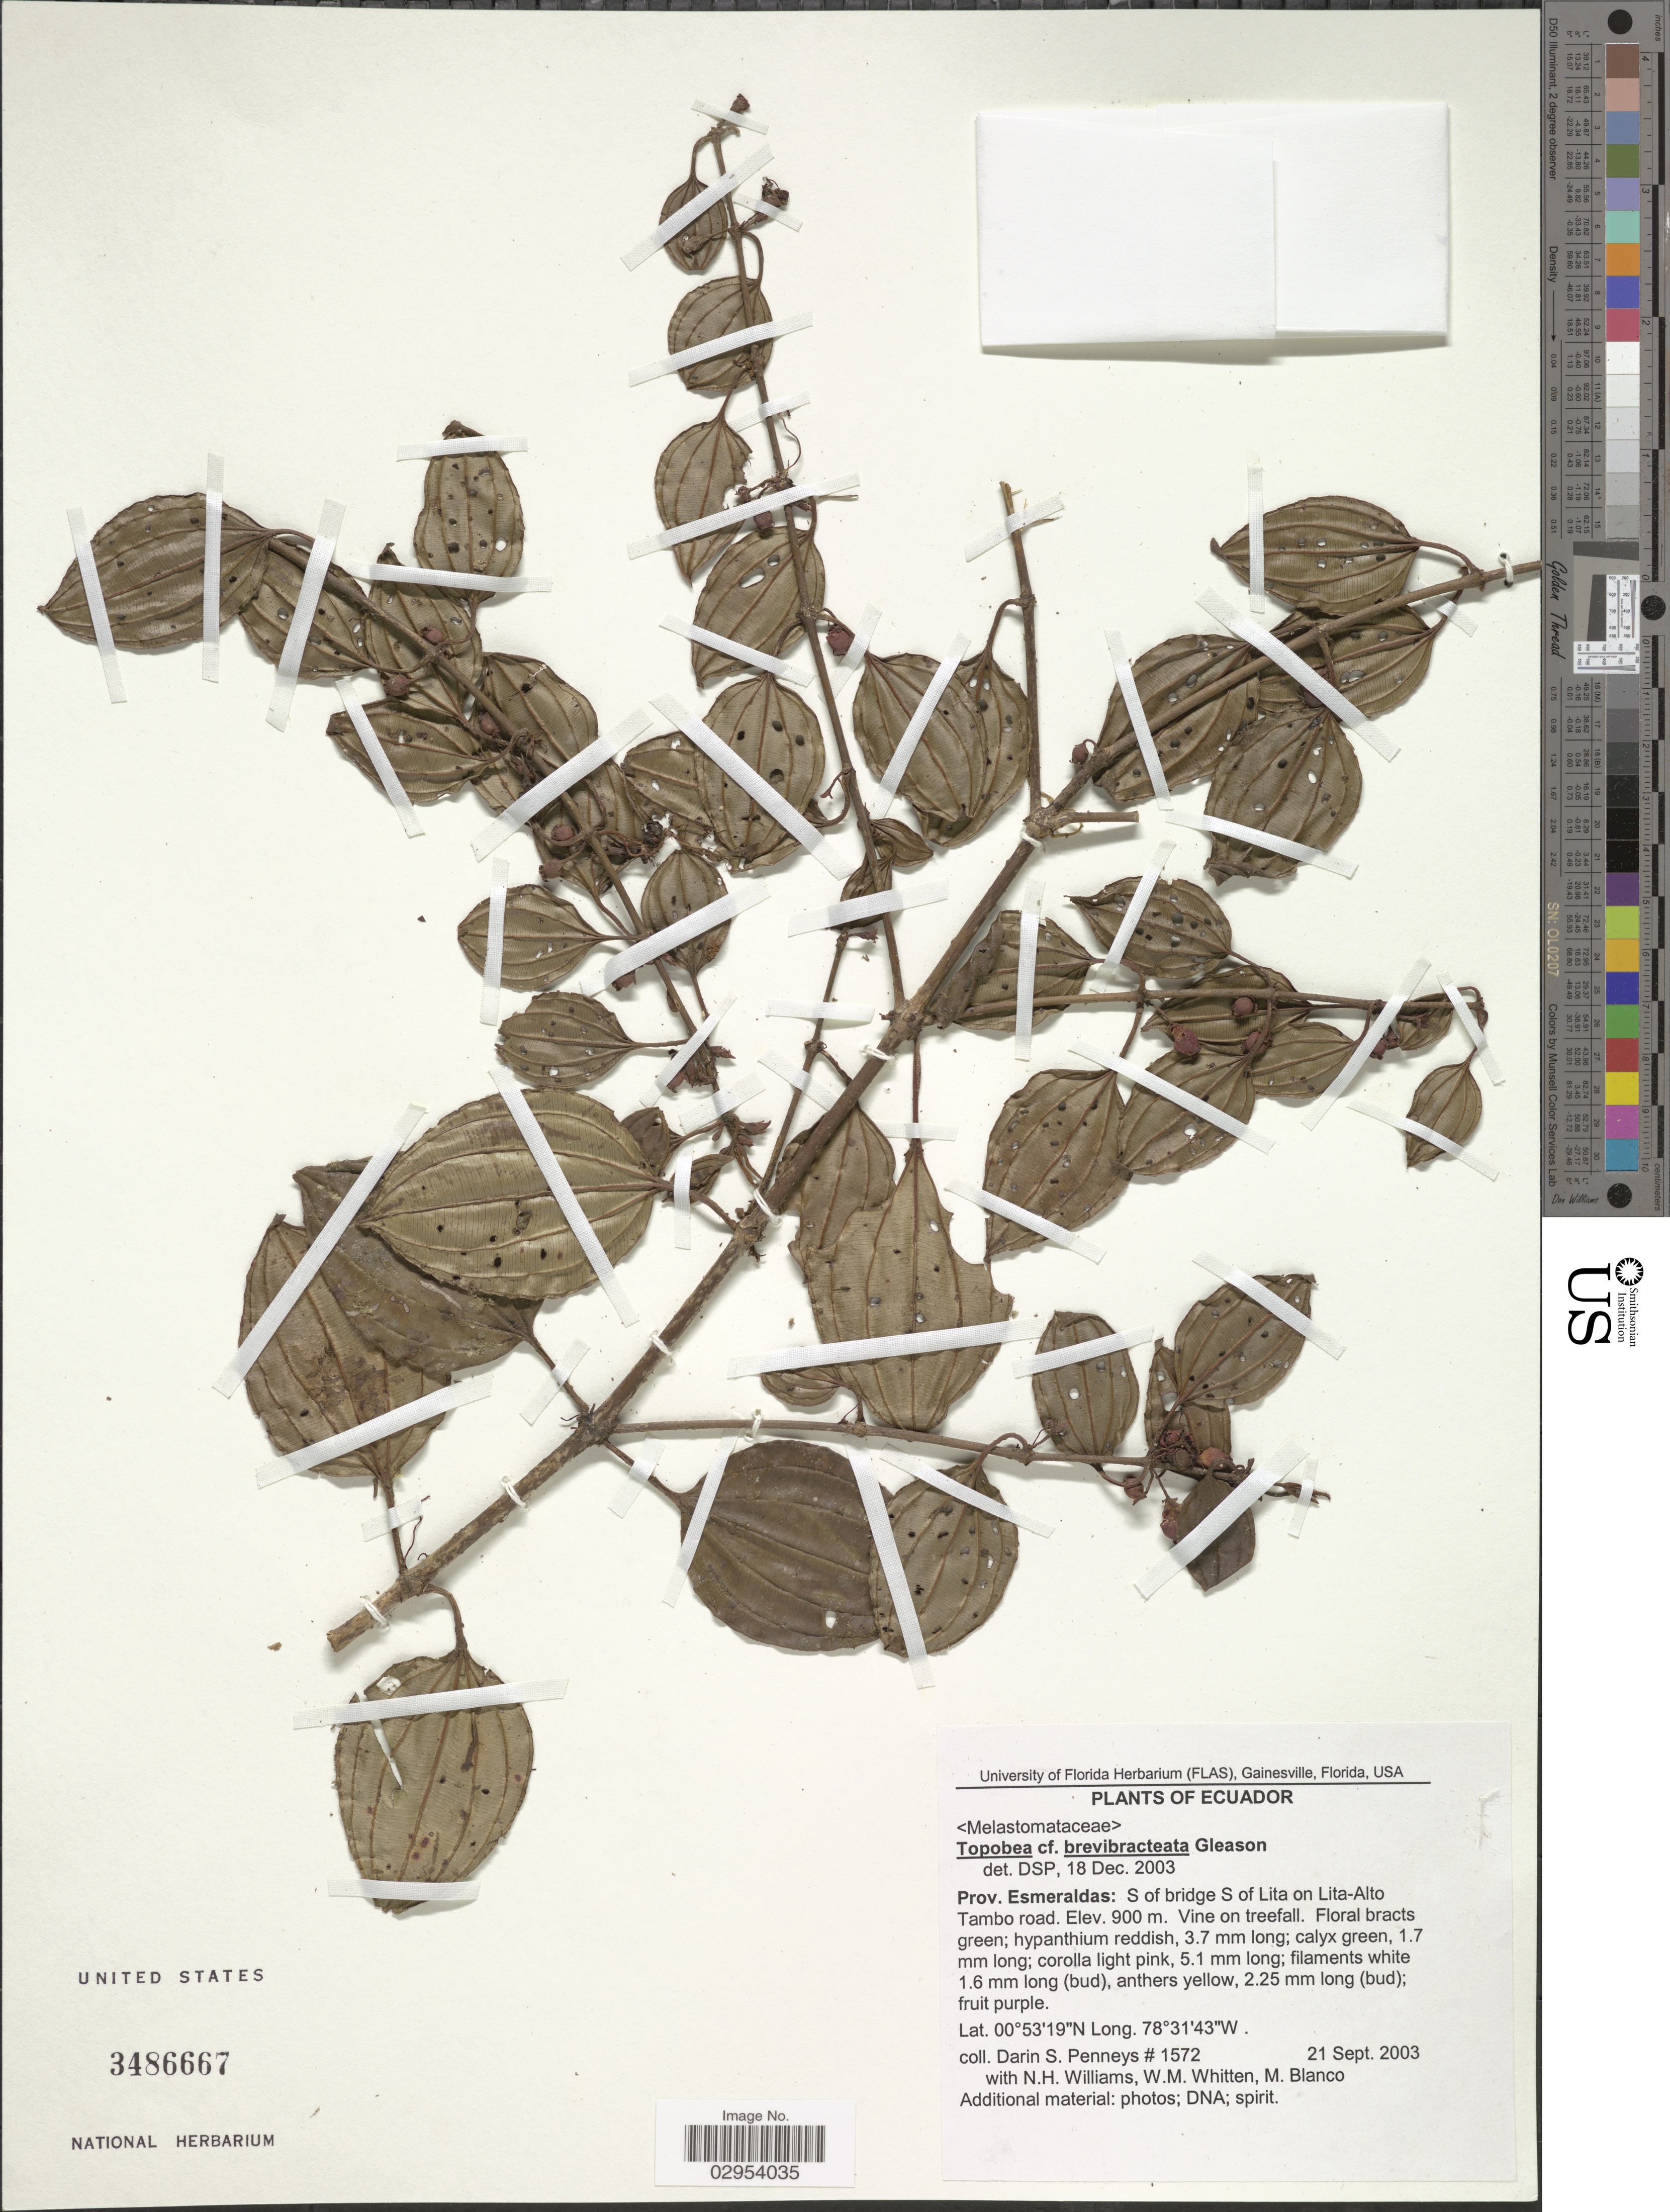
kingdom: Plantae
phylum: Tracheophyta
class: Magnoliopsida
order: Myrtales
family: Melastomataceae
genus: Topobea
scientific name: Topobea brevibractea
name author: Gleason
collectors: D. S. Penneys, N. H. Williams, W. M. Whitten & M. Blanco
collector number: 1572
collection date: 2003-09-21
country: Ecuador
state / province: Esmeraldas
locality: S of bridge S of Lita on Lita-Alto Tambo road.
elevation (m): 900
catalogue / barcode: US 3486667